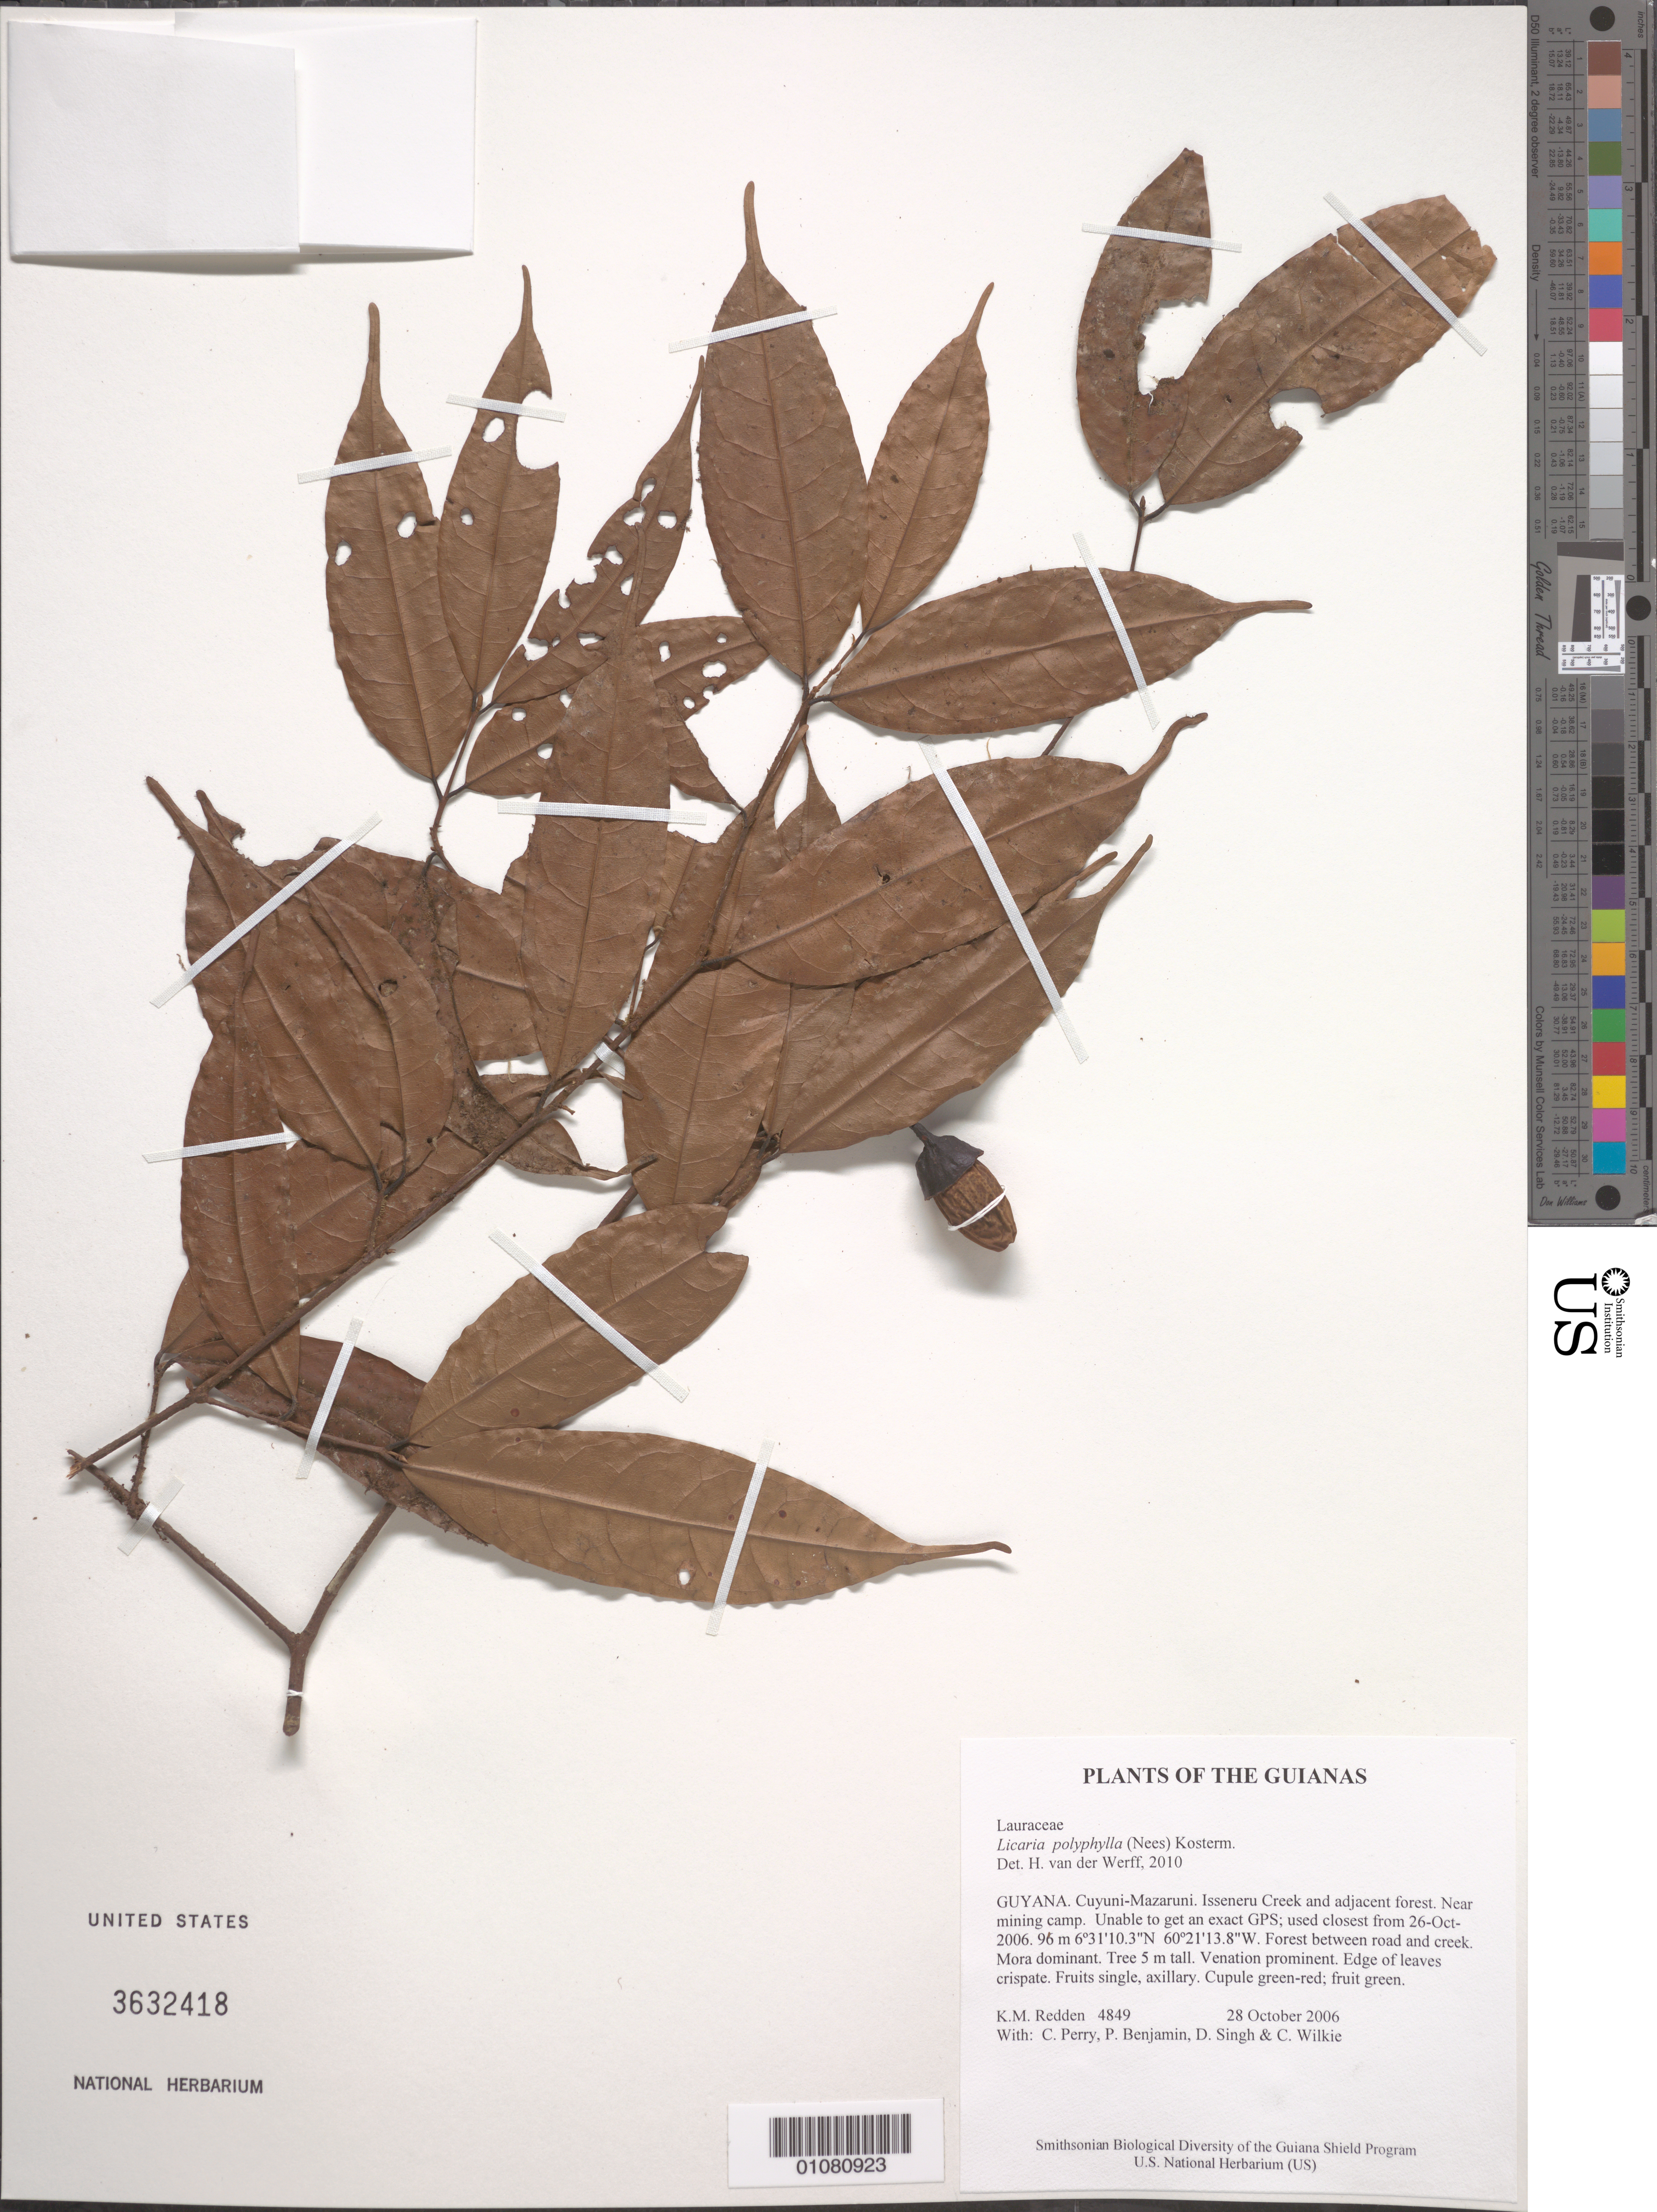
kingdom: Plantae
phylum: Tracheophyta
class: Magnoliopsida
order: Laurales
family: Lauraceae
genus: Licaria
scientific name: Licaria polyphylla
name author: (Nees) Kosterm.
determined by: van der Werff, H., (MO), Missouri Botanical Garden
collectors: K. M. Redden, C. Perry, P. Benjamin, D. Singh & C. Wilkie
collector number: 4849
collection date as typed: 28 October 2006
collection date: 2006-10-28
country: Guyana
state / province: Cuyuni-Mazaruni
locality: Isseneru Creek and adjacent forest. Near mining camp. Unable to get an exact GPS; used closest from 26-Oct-2006.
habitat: Forest between road and creek. Mora dominant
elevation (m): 96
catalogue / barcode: US 3632418